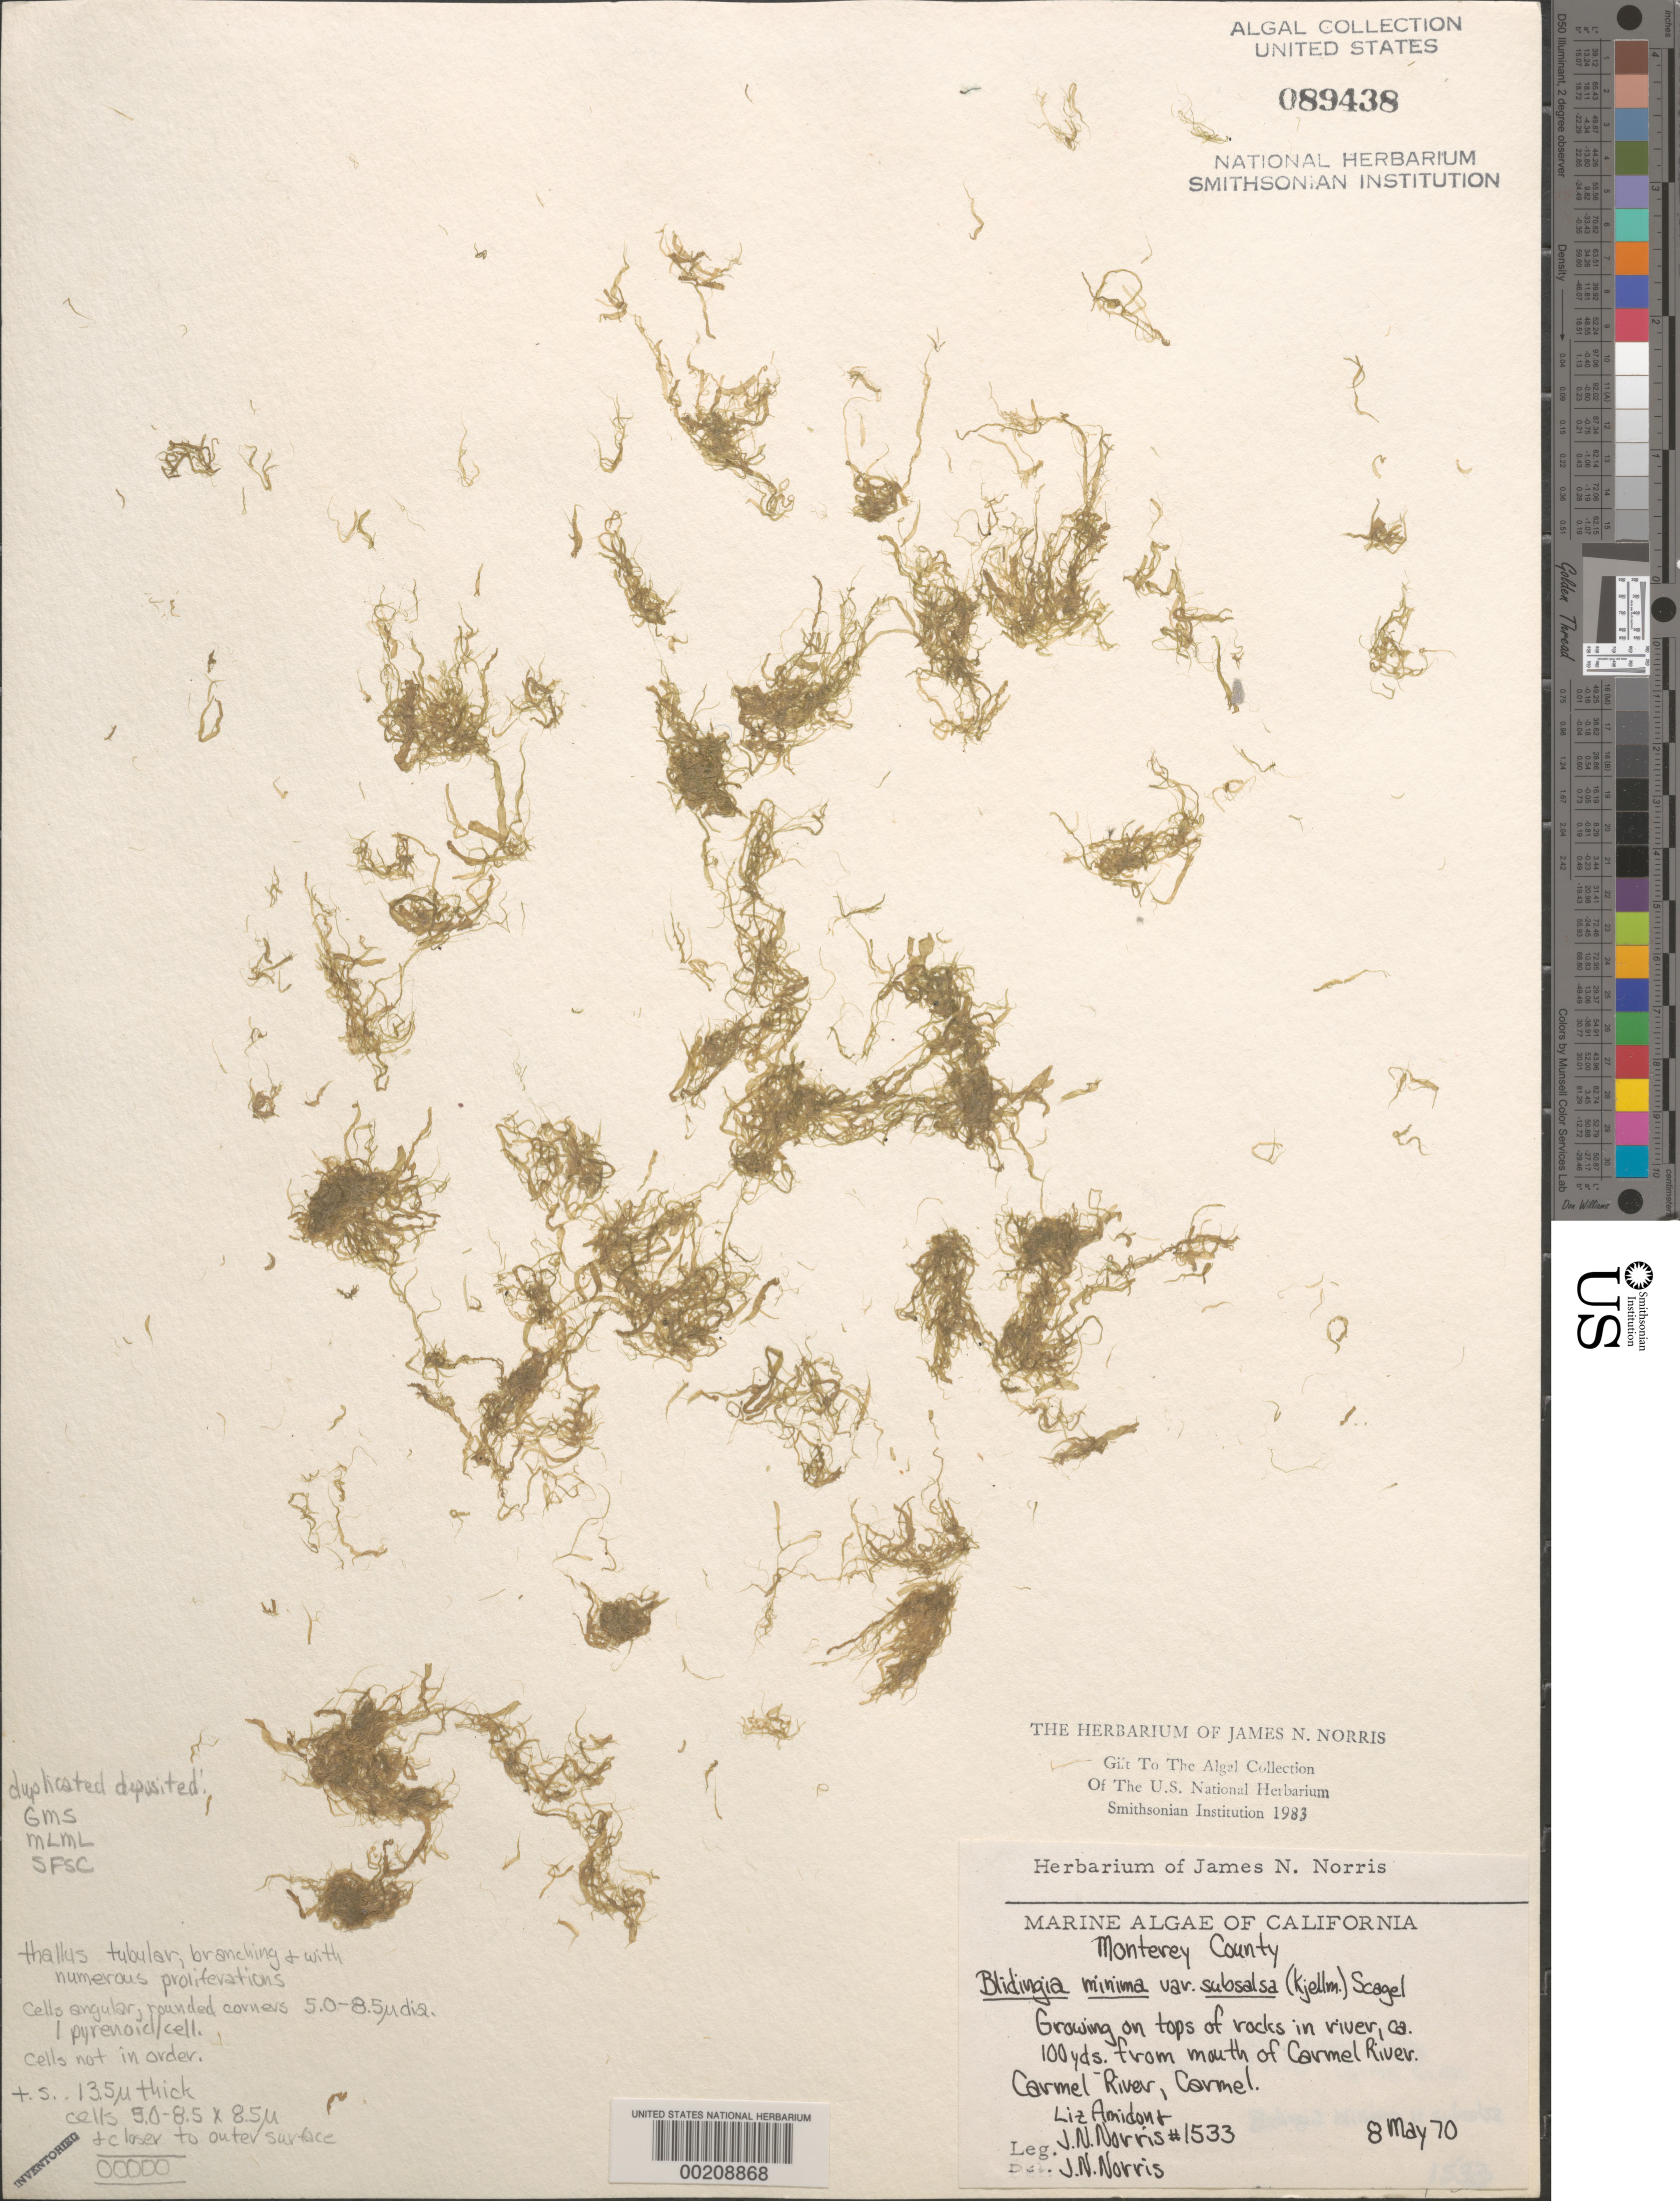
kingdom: Plantae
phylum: Chlorophyta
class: Ulvophyceae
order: Ulvales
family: Kornmanniaceae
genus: Blidingia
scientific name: Blidingia minima var. subsalsa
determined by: Norris, James N.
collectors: J. N. Norris & E. Amidon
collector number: JN-1533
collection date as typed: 08 May 1970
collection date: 1970-05-08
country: United States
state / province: California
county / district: Monterey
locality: Carmel, near Carmel River mouth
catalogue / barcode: US 89438